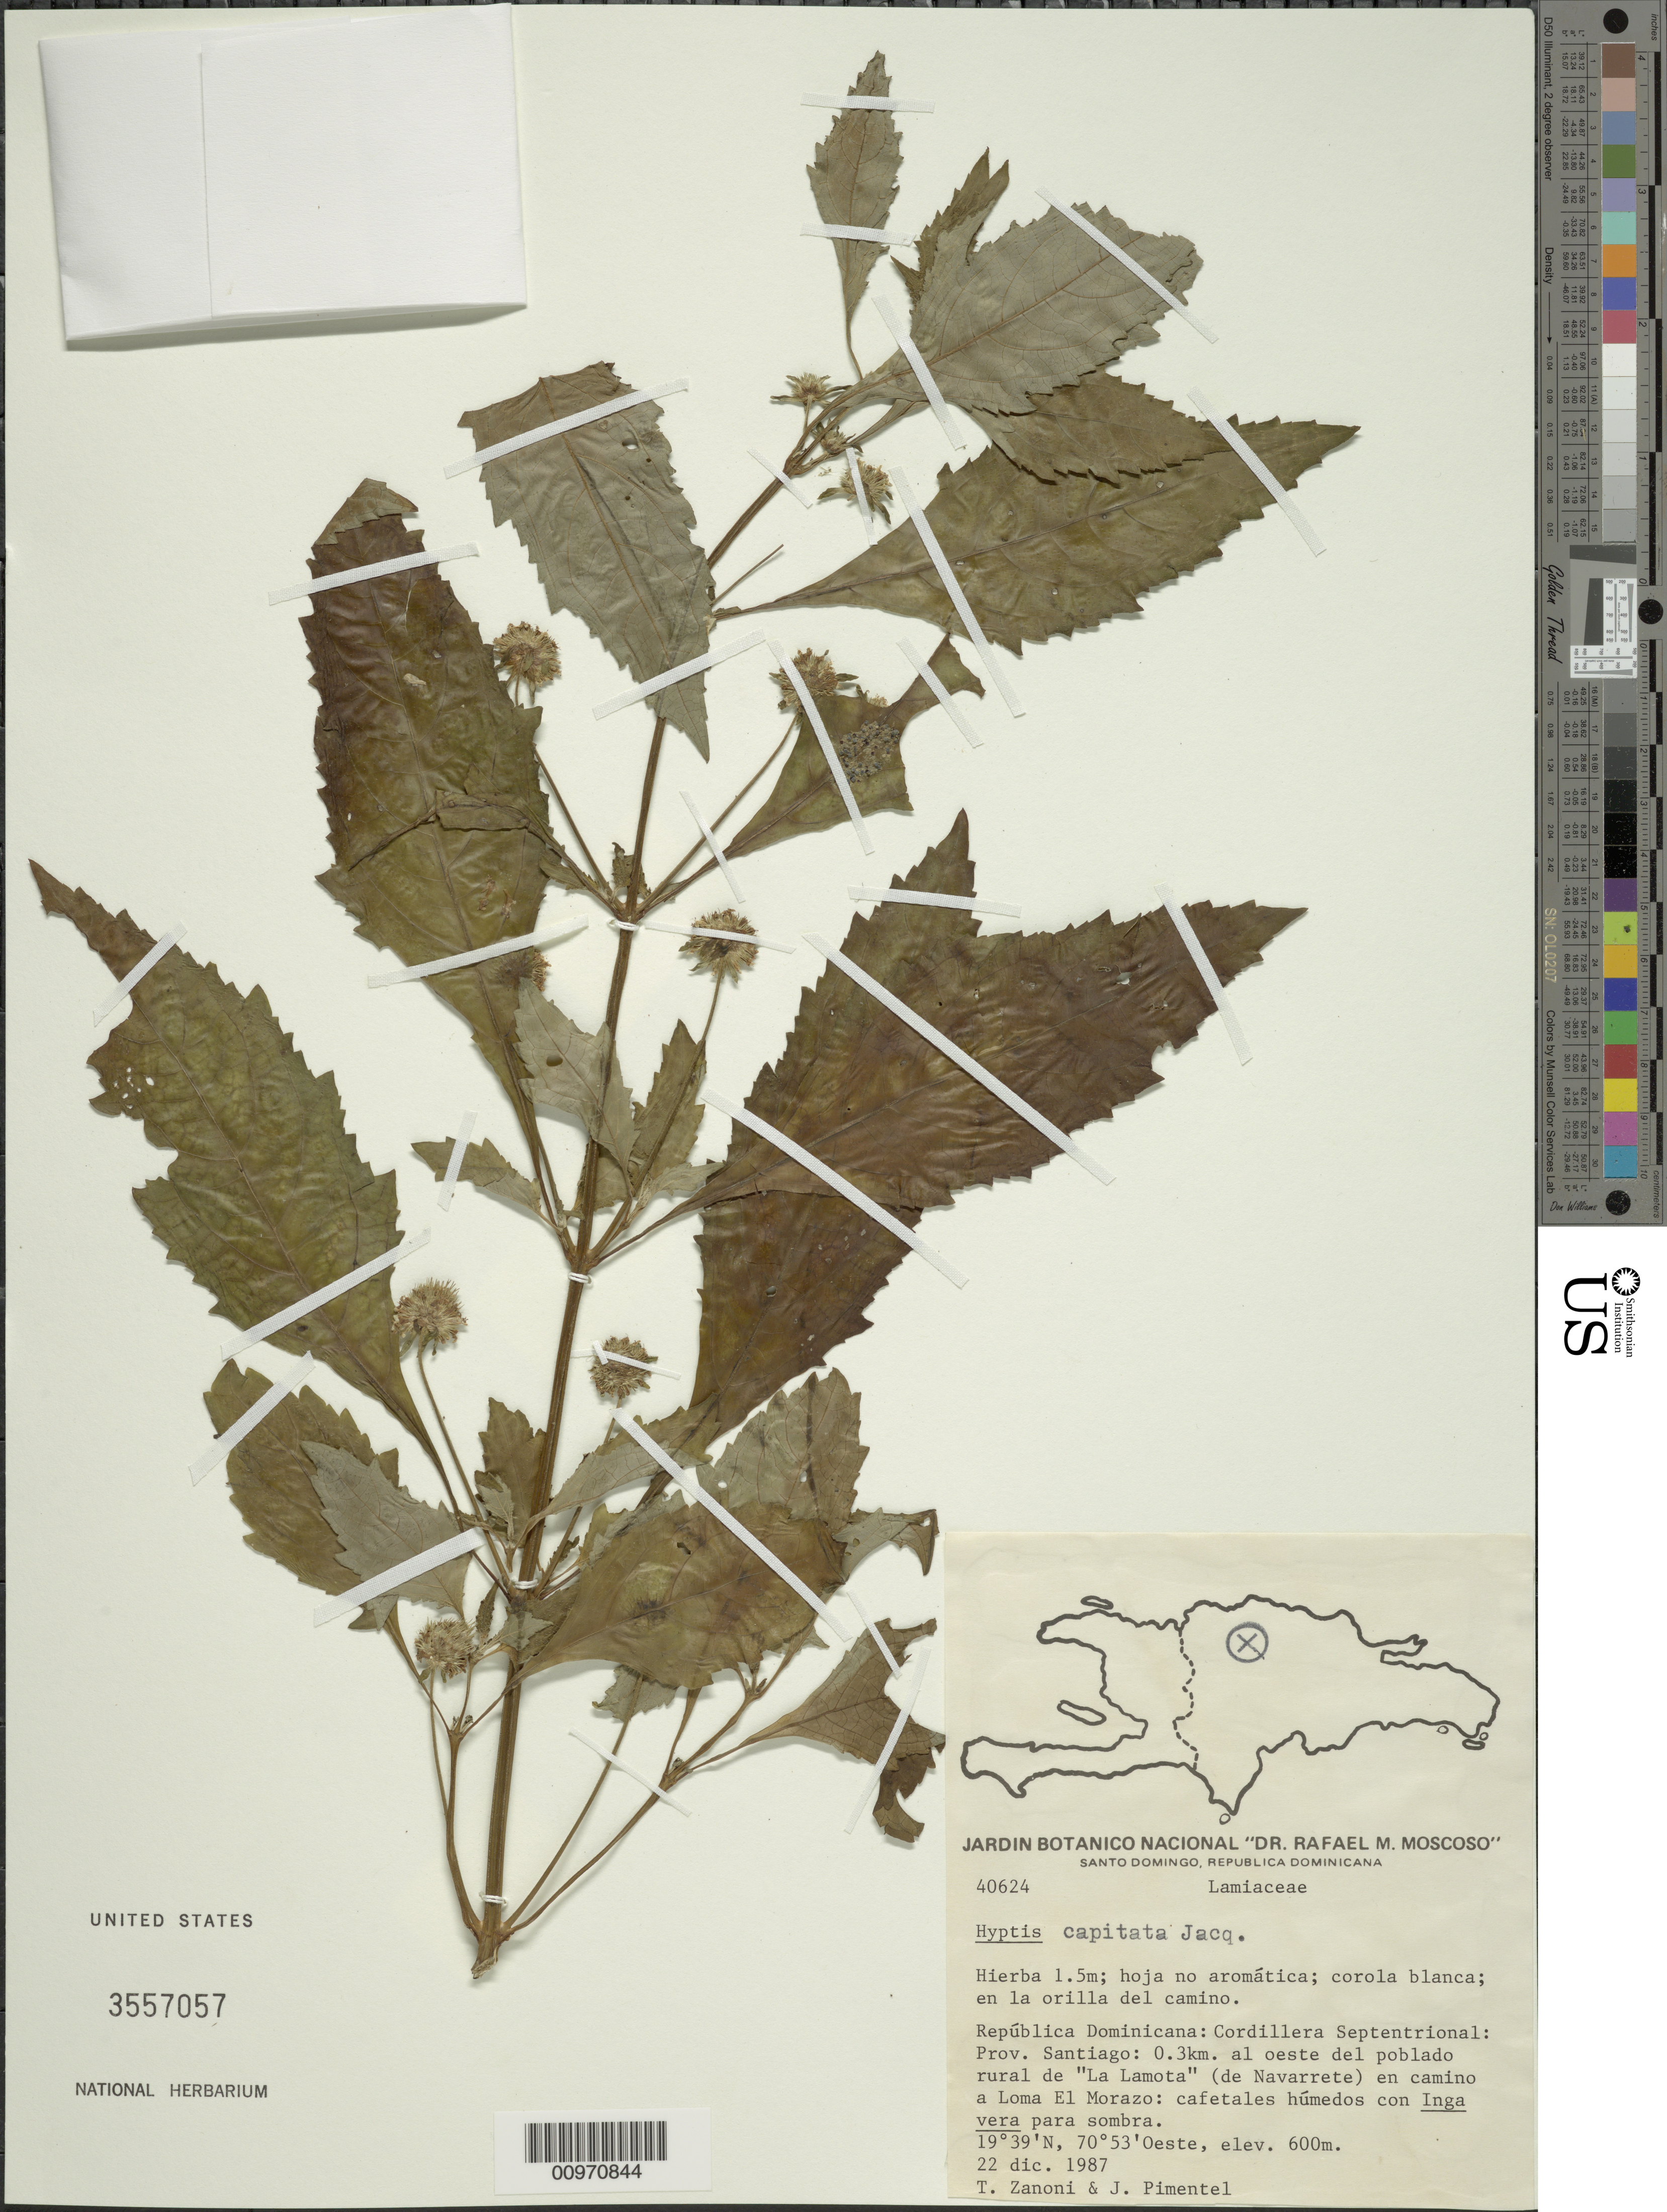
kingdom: Plantae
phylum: Tracheophyta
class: Magnoliopsida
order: Lamiales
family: Lamiaceae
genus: Hyptis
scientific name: Hyptis capitata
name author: Jacq.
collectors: T. A. Zanoni & J. Pimentel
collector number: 40624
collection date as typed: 22 Dec 1987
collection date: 1987-12-22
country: Dominican Republic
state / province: Santiago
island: Hispaniola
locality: Cordillera Septrentrional, 0.3 km al oeste del poblado rural de "La Lamota" (de Navarrete) en camino a Loma El Morazo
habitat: Cafetales húmedos con Inga verapara sombra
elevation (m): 600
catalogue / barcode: US 3557057